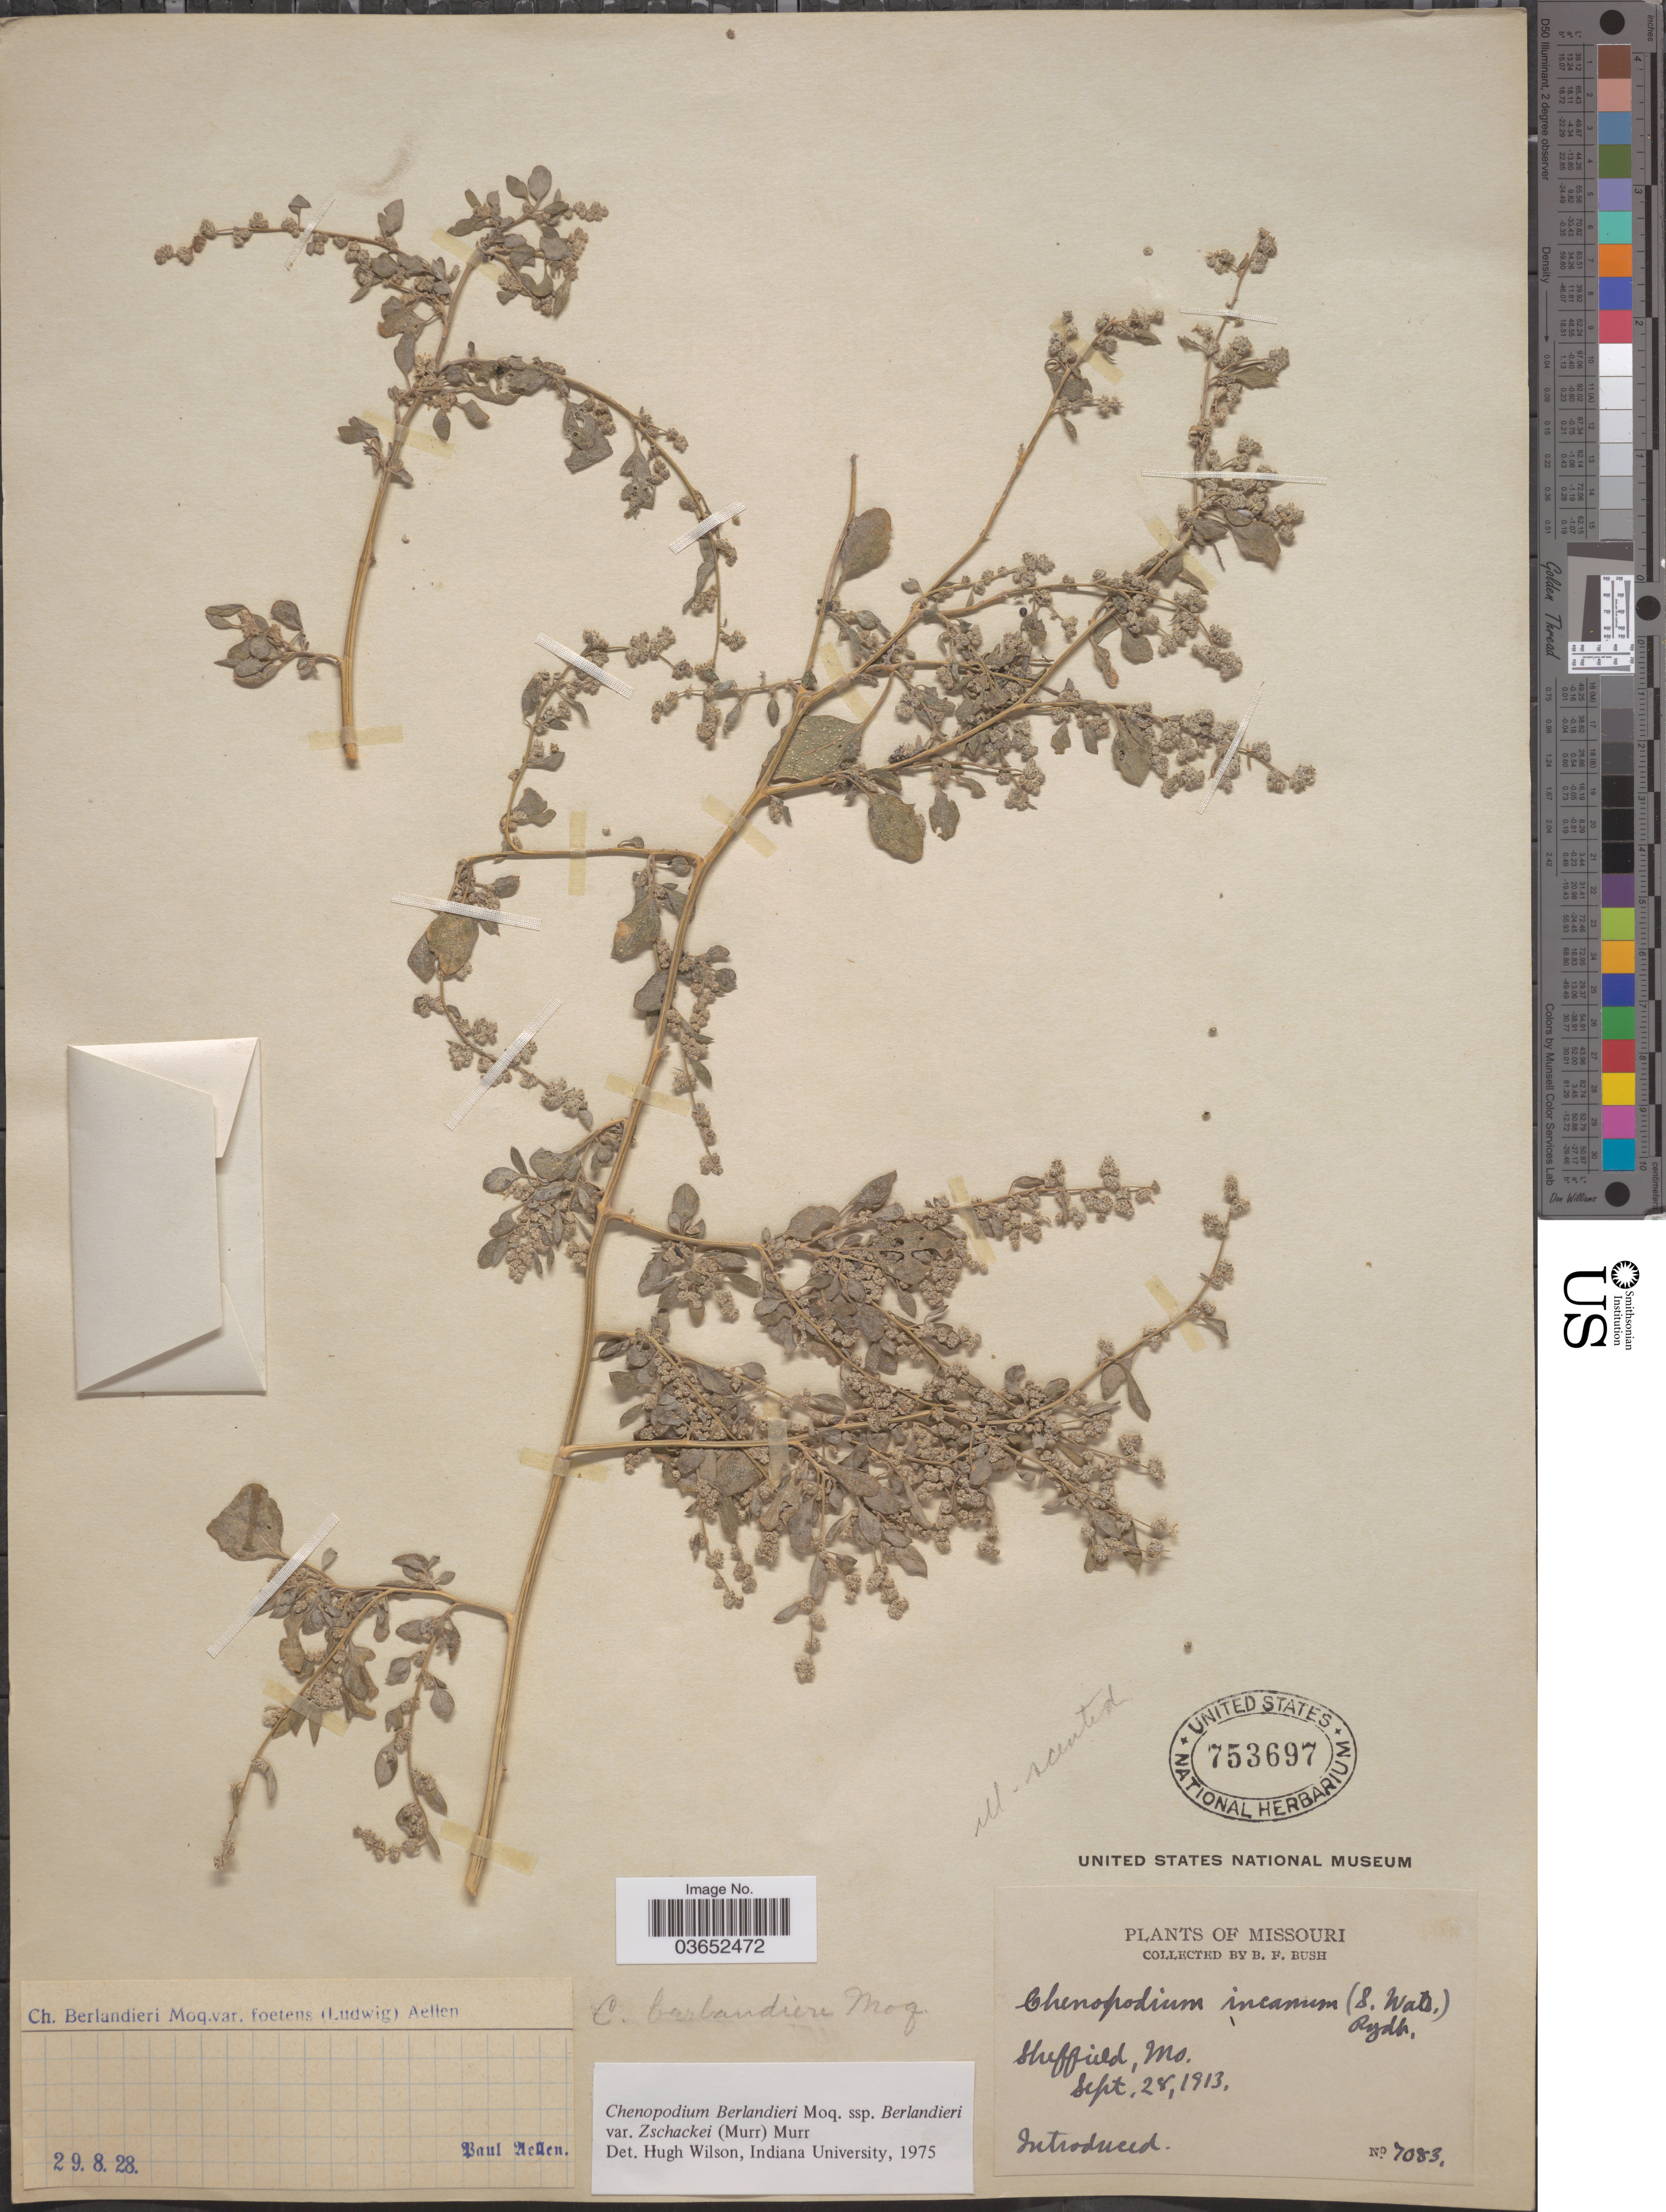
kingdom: Plantae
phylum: Tracheophyta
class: Magnoliopsida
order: Caryophyllales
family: Amaranthaceae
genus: Chenopodium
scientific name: Chenopodium berlandieri var. typicum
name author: A. Ludw. ex Graebn.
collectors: B. F. Bush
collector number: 7083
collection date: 1913-09-28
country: United States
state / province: Missouri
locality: Sheffield.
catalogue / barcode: US 753697